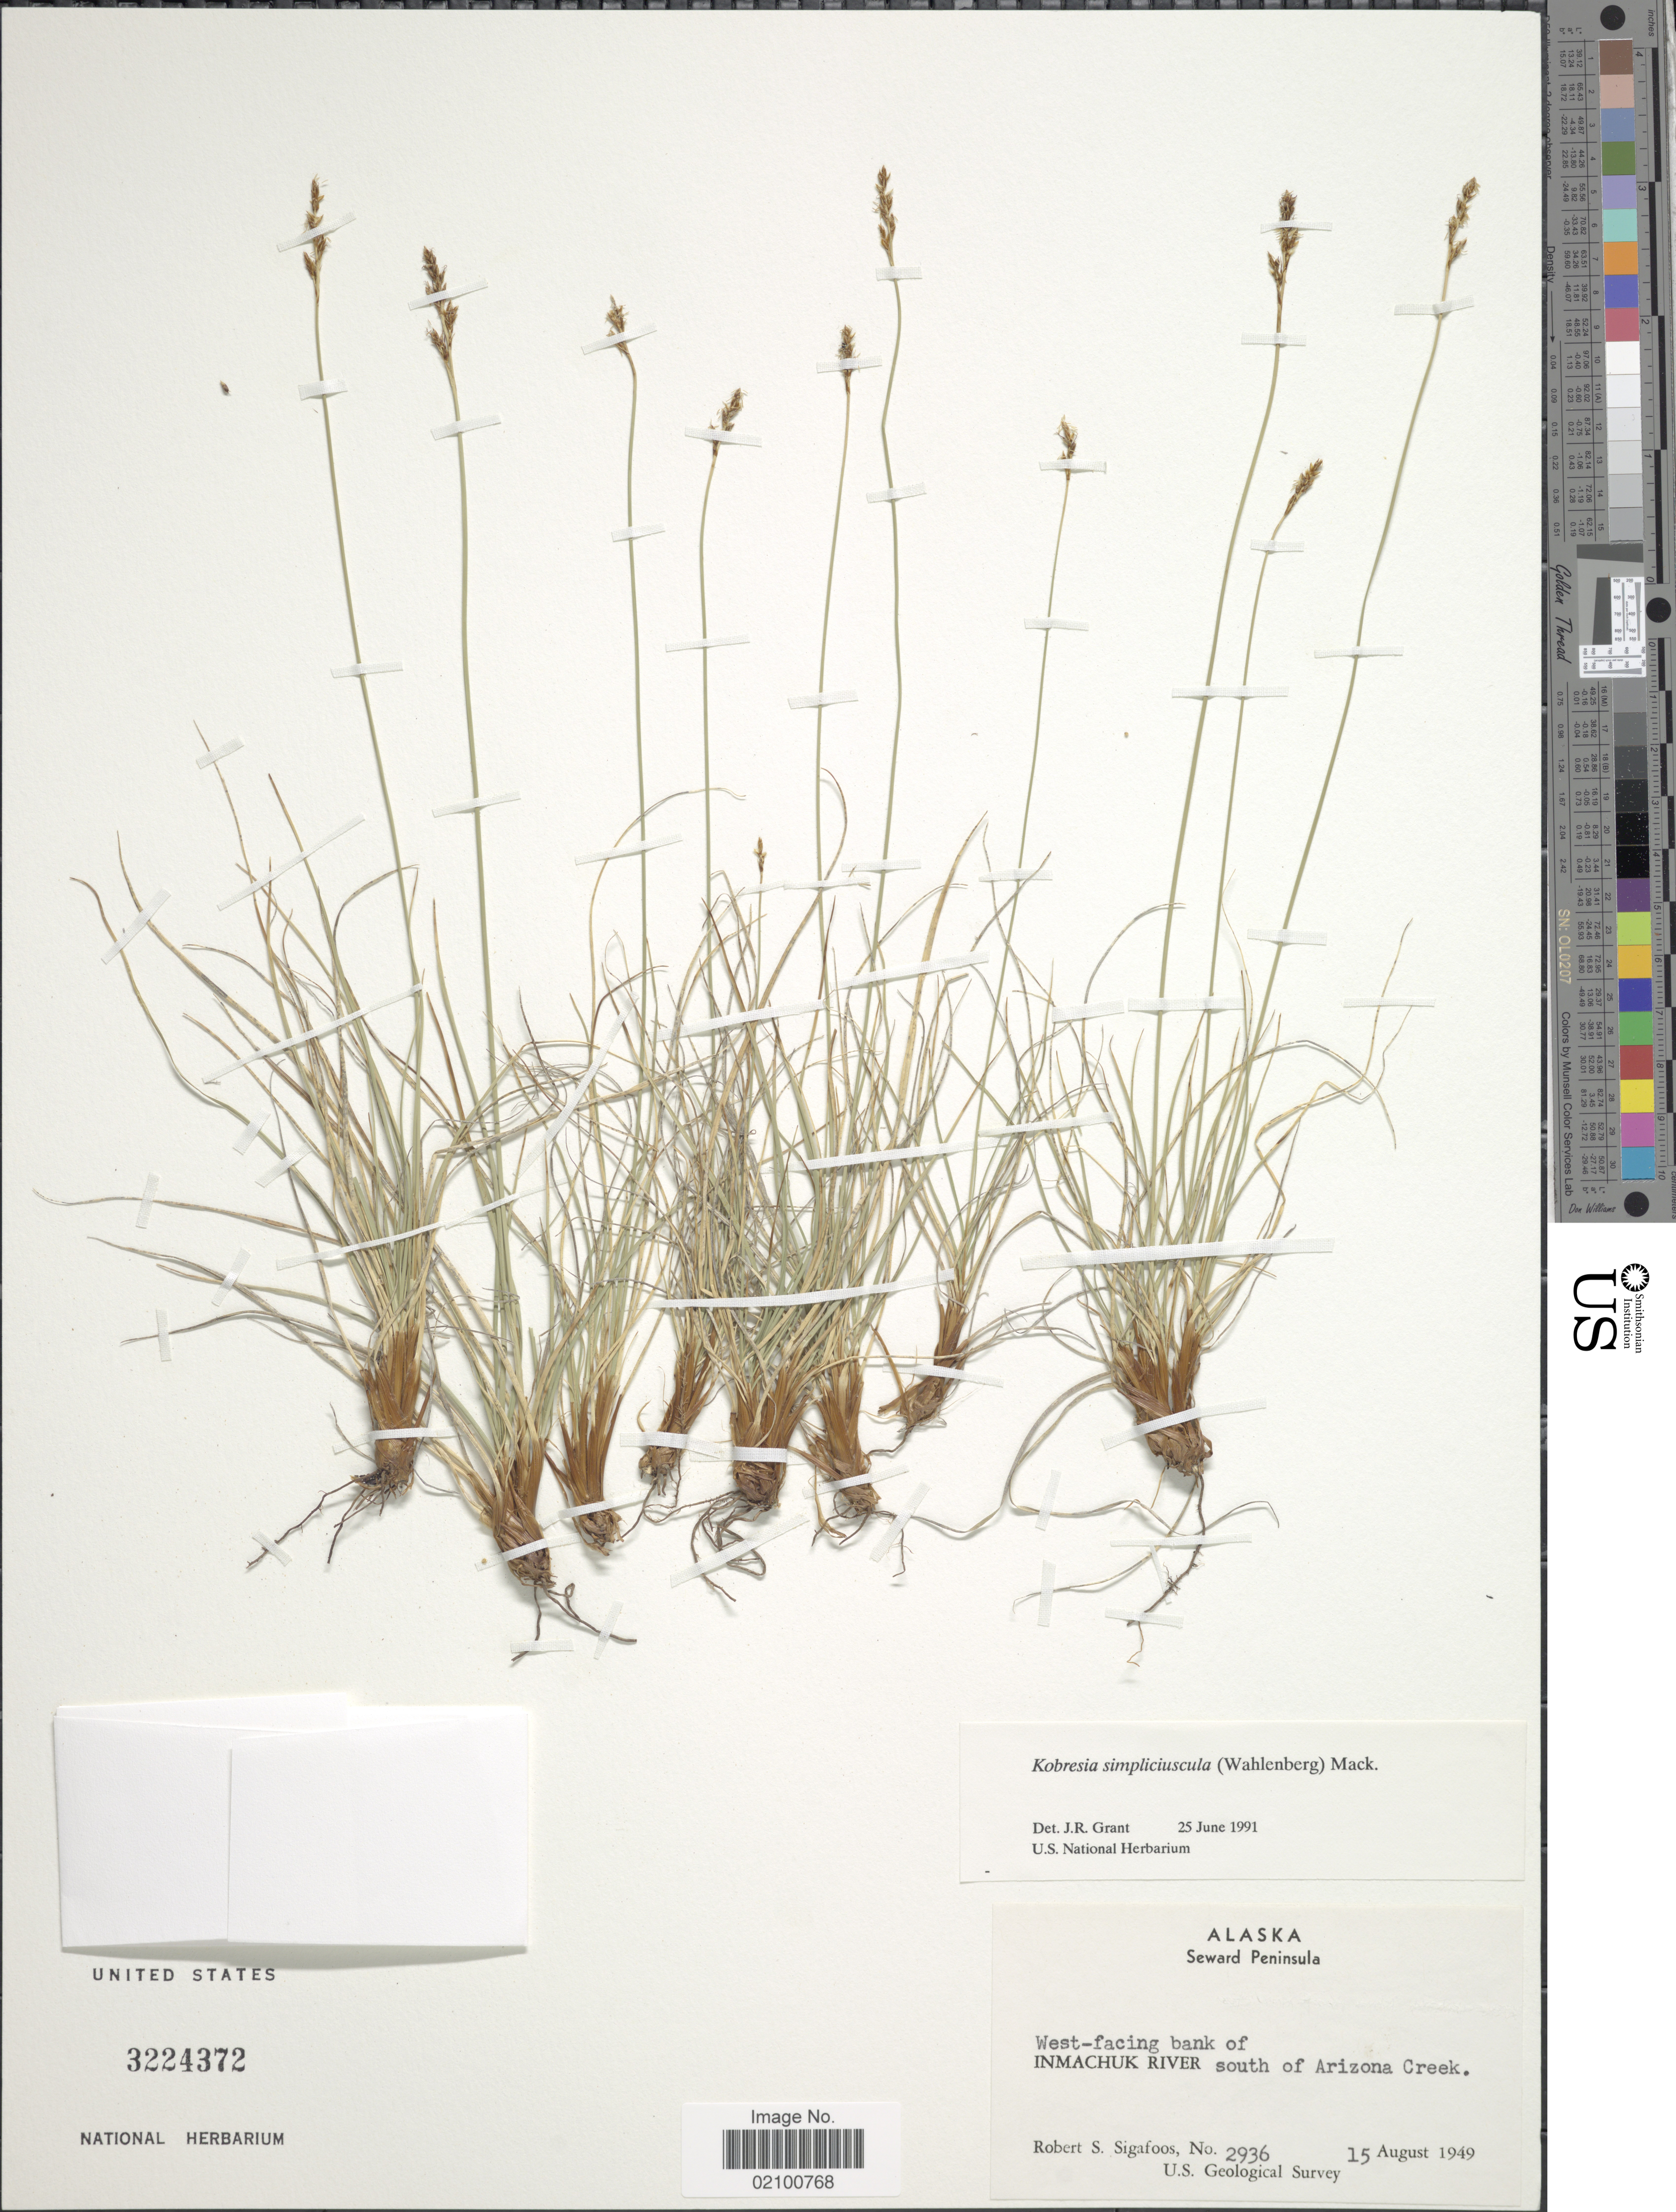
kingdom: Plantae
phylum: Tracheophyta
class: Liliopsida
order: Poales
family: Cyperaceae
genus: Carex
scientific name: Carex simpliciuscula subsp. simpliciuscula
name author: Wahlenb.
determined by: Strong, M. T., (US), Smithsonian Institution - National Museum of Natural History (UNITED STATES)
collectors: R. Sigafoos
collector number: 2936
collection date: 1949-08-15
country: United States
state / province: Alaska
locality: Seward Peninsula, west-facing bank of Inmachuk River south of Arizona Creek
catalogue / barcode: US 3224372